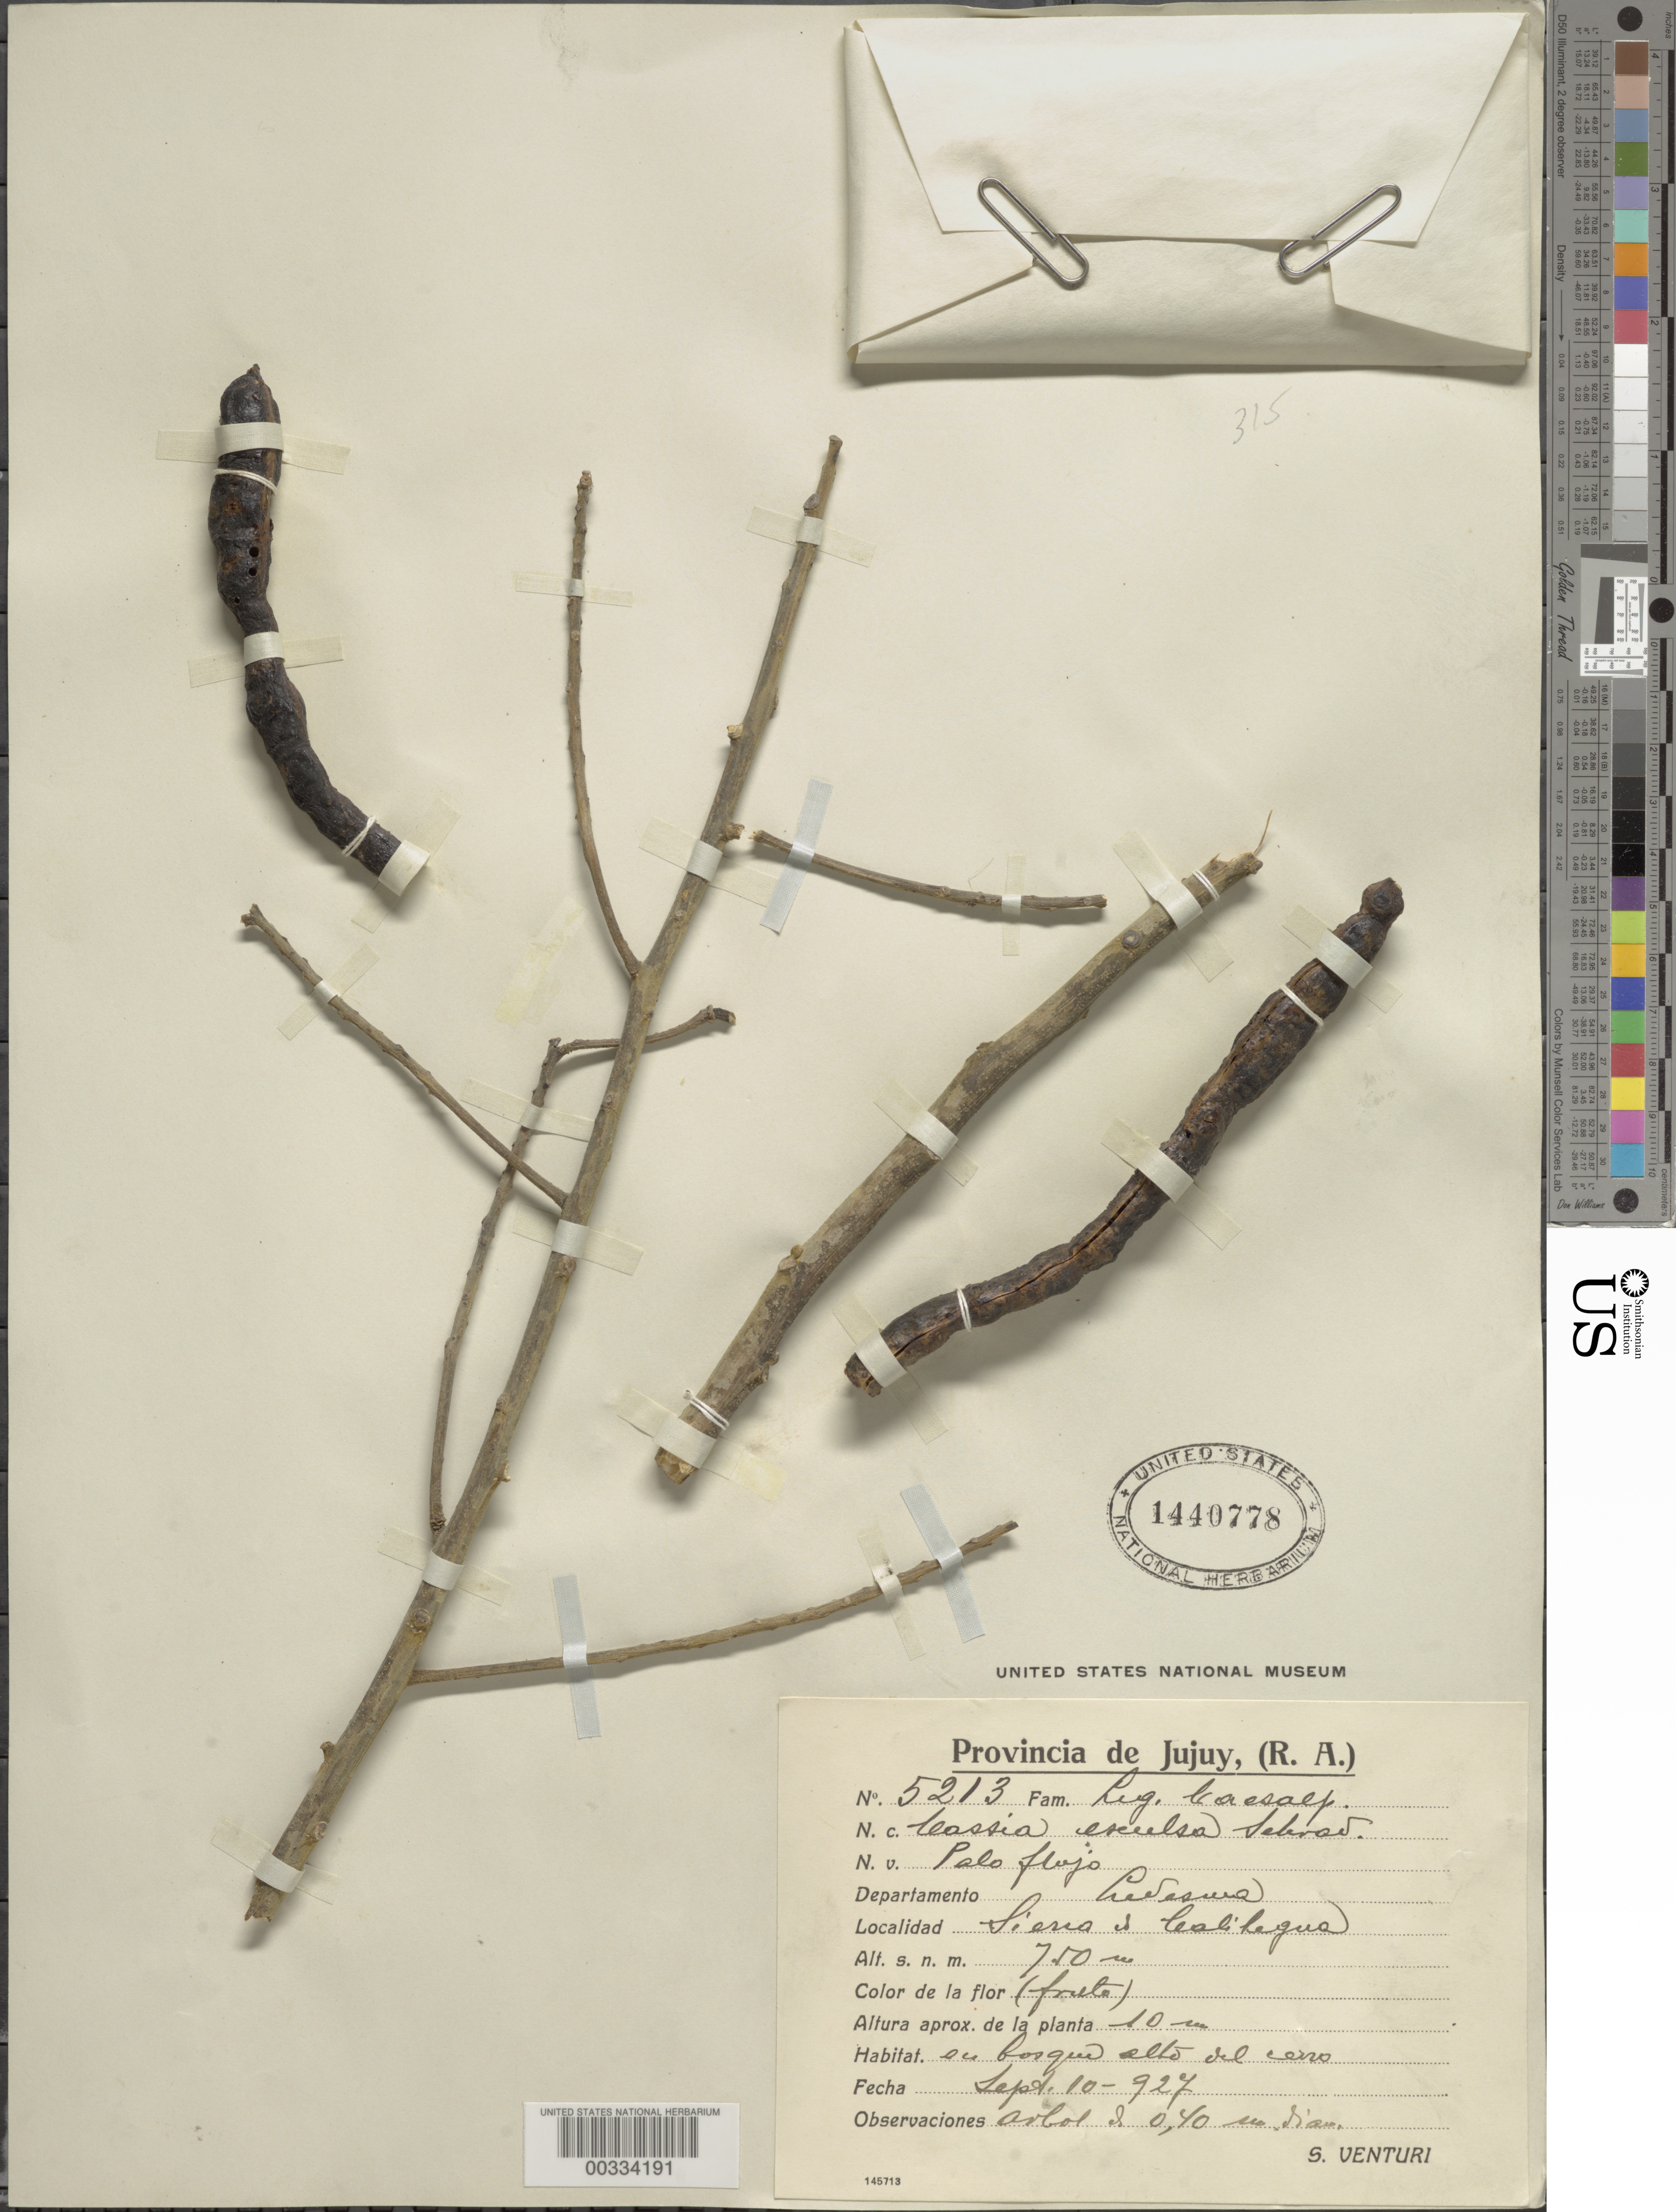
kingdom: Plantae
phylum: Tracheophyta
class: Magnoliopsida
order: Fabales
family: Fabaceae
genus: Senna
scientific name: Senna spectabilis var. excelsa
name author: (Schrad.) H.S. Irwin & Barneby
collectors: S. Venturi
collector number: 5213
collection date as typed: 10 Sep 1927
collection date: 1927-09-10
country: Argentina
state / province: Jujuy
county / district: Ledesma ?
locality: Dept. Ledesuna (?), Sierra Calihegua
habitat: Tall forest of cerro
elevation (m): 750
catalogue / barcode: US 1440778